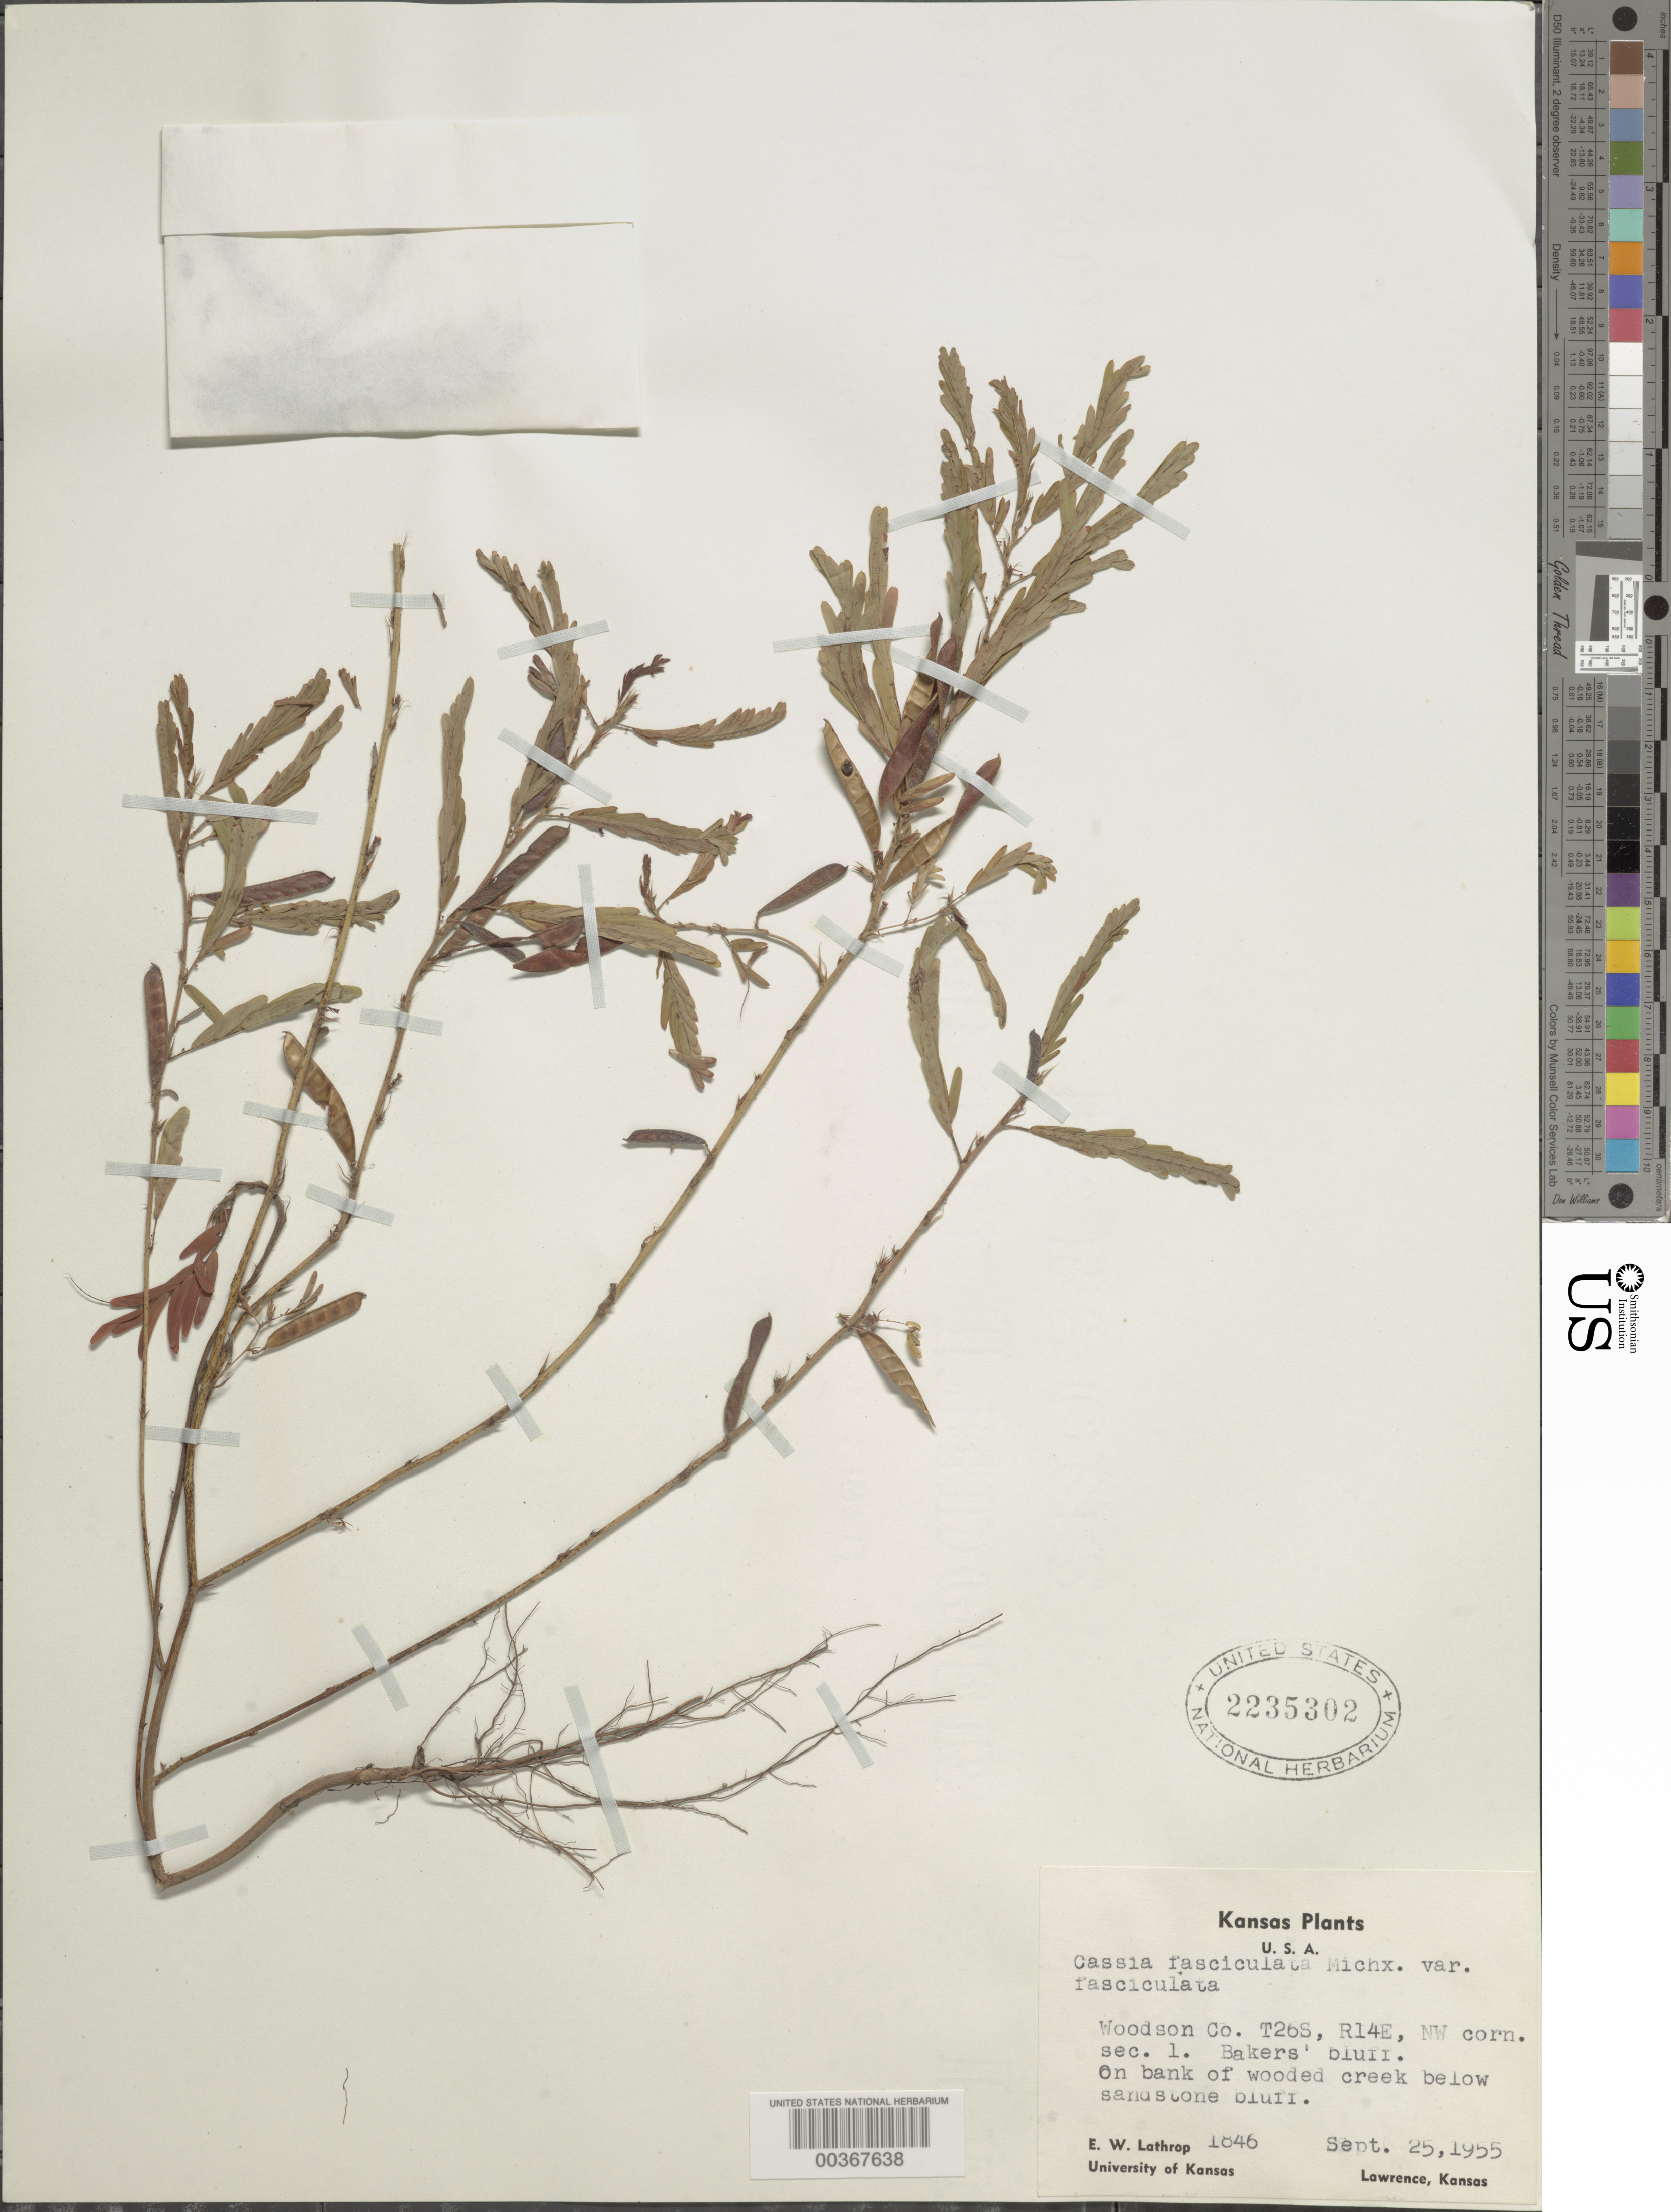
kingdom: Plantae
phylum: Tracheophyta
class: Magnoliopsida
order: Fabales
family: Fabaceae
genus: Chamaecrista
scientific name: Chamaecrista fasciculata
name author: (Michx.) Greene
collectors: E. W. Lathrop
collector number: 1846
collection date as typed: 25 Sep 1955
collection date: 1955-09-25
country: United States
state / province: Kansas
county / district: Woodson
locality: Baker's bluff, on bank of creek below bluff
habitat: On bank of wooded creek below sandstone bluff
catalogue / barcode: US 2235302